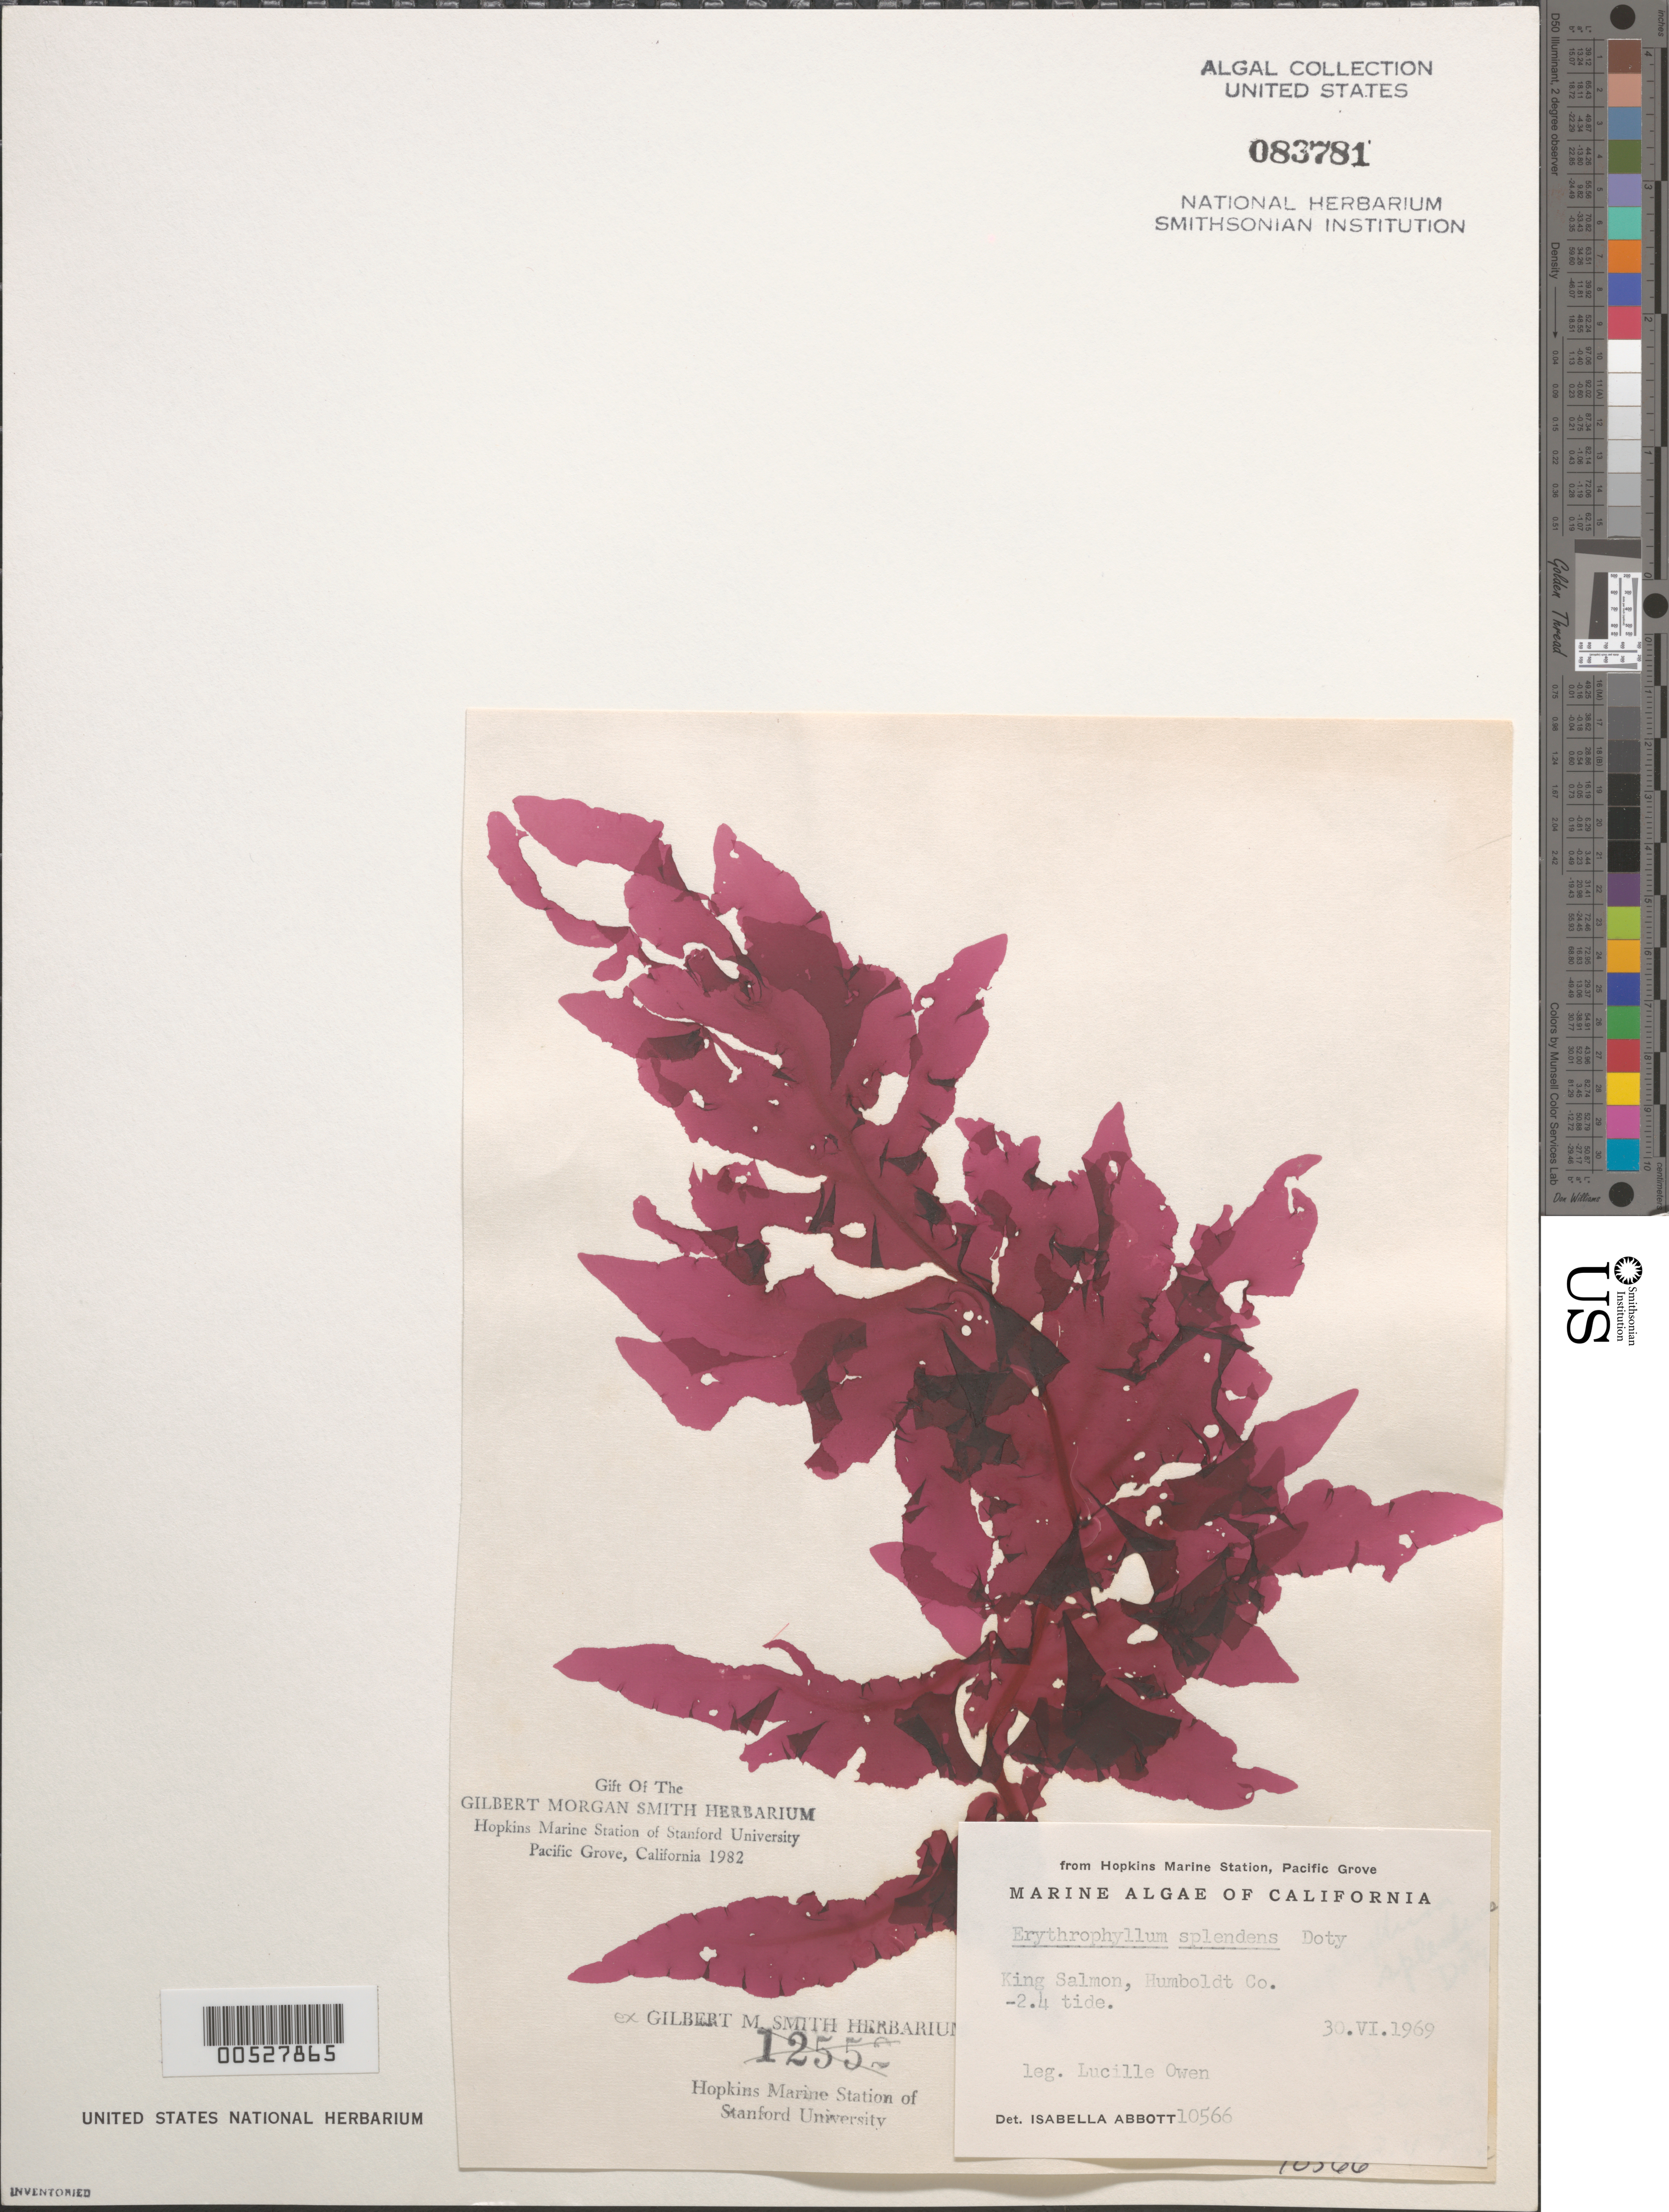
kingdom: Plantae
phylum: Rhodophyta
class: Florideophyceae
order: Gigartinales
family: Kallymeniaceae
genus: Erythrophyllum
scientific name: Erythrophyllum splendens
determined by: Abbott, Isabella A.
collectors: L. Owen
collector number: IAA 10566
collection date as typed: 30 Jun 1969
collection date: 1969-06-30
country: United States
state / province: California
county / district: Humboldt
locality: King Salmon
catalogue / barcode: US 83781